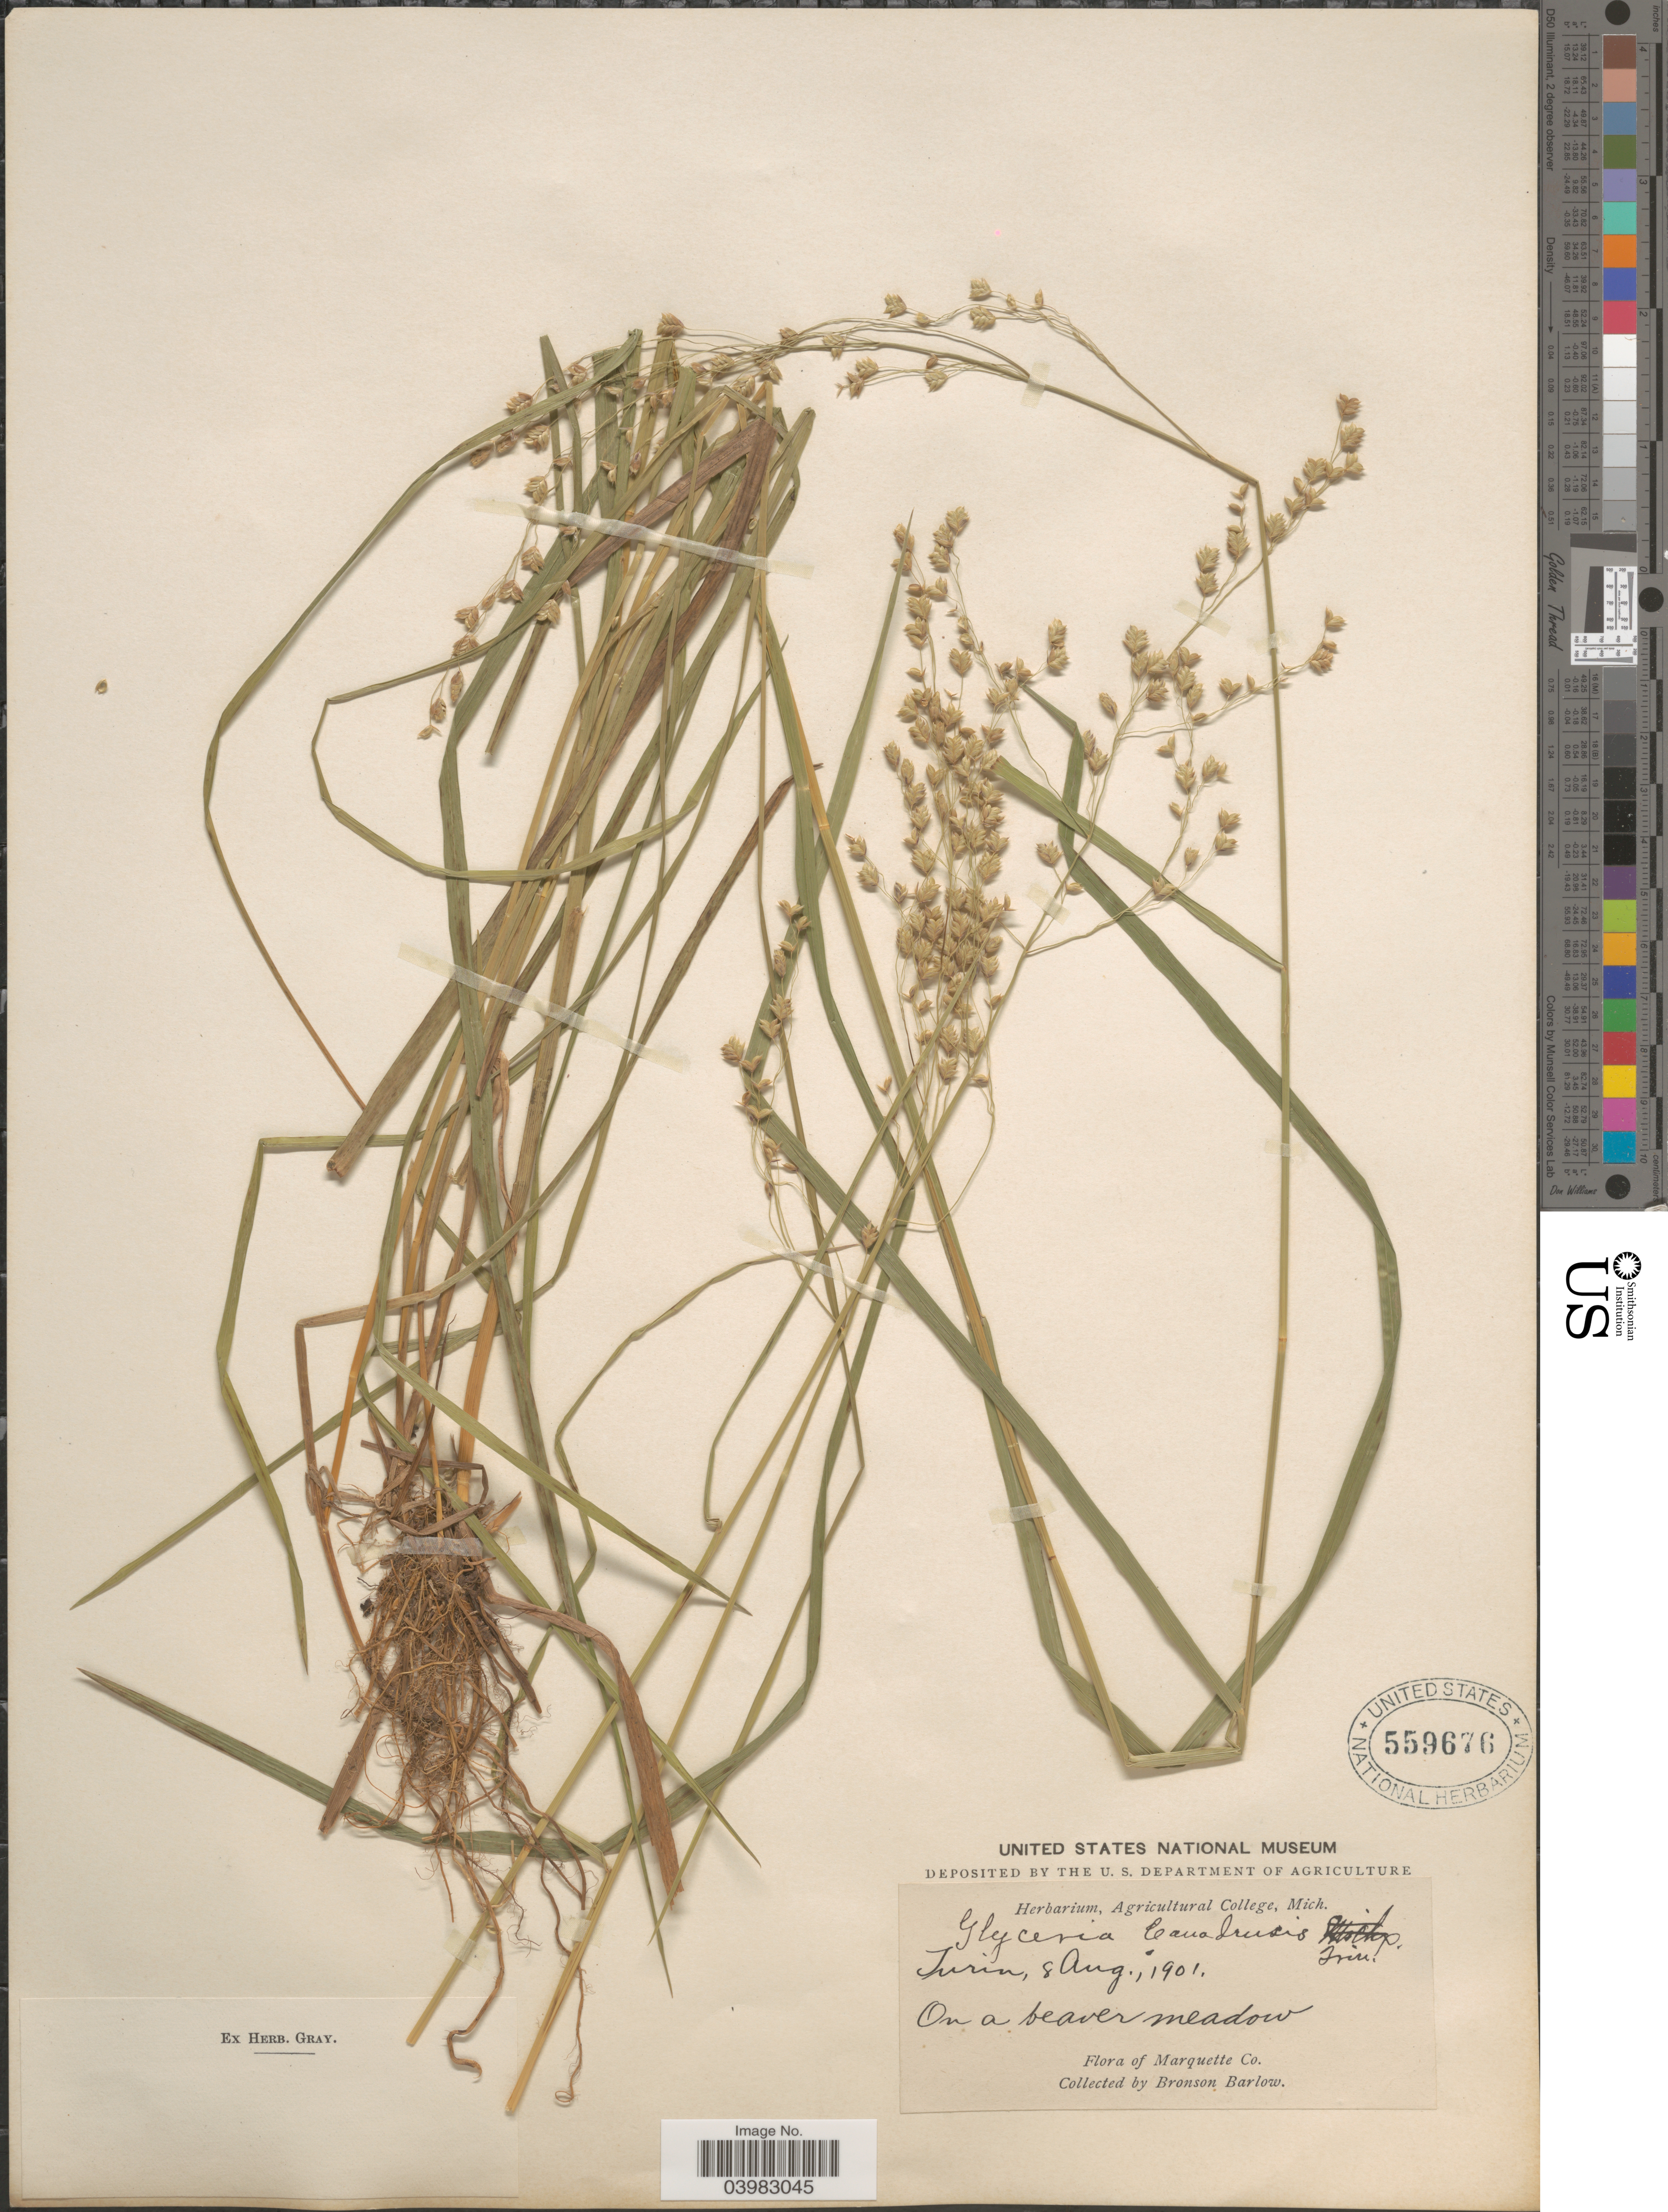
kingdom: Plantae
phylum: Tracheophyta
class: Liliopsida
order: Poales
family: Poaceae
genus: Glyceria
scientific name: Glyceria canadensis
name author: (Michx.) Trin.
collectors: Barlow, B.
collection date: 1901-08-08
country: United States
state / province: Michigan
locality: Turin. On a beaver meadow. Marquette Co.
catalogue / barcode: US 559676